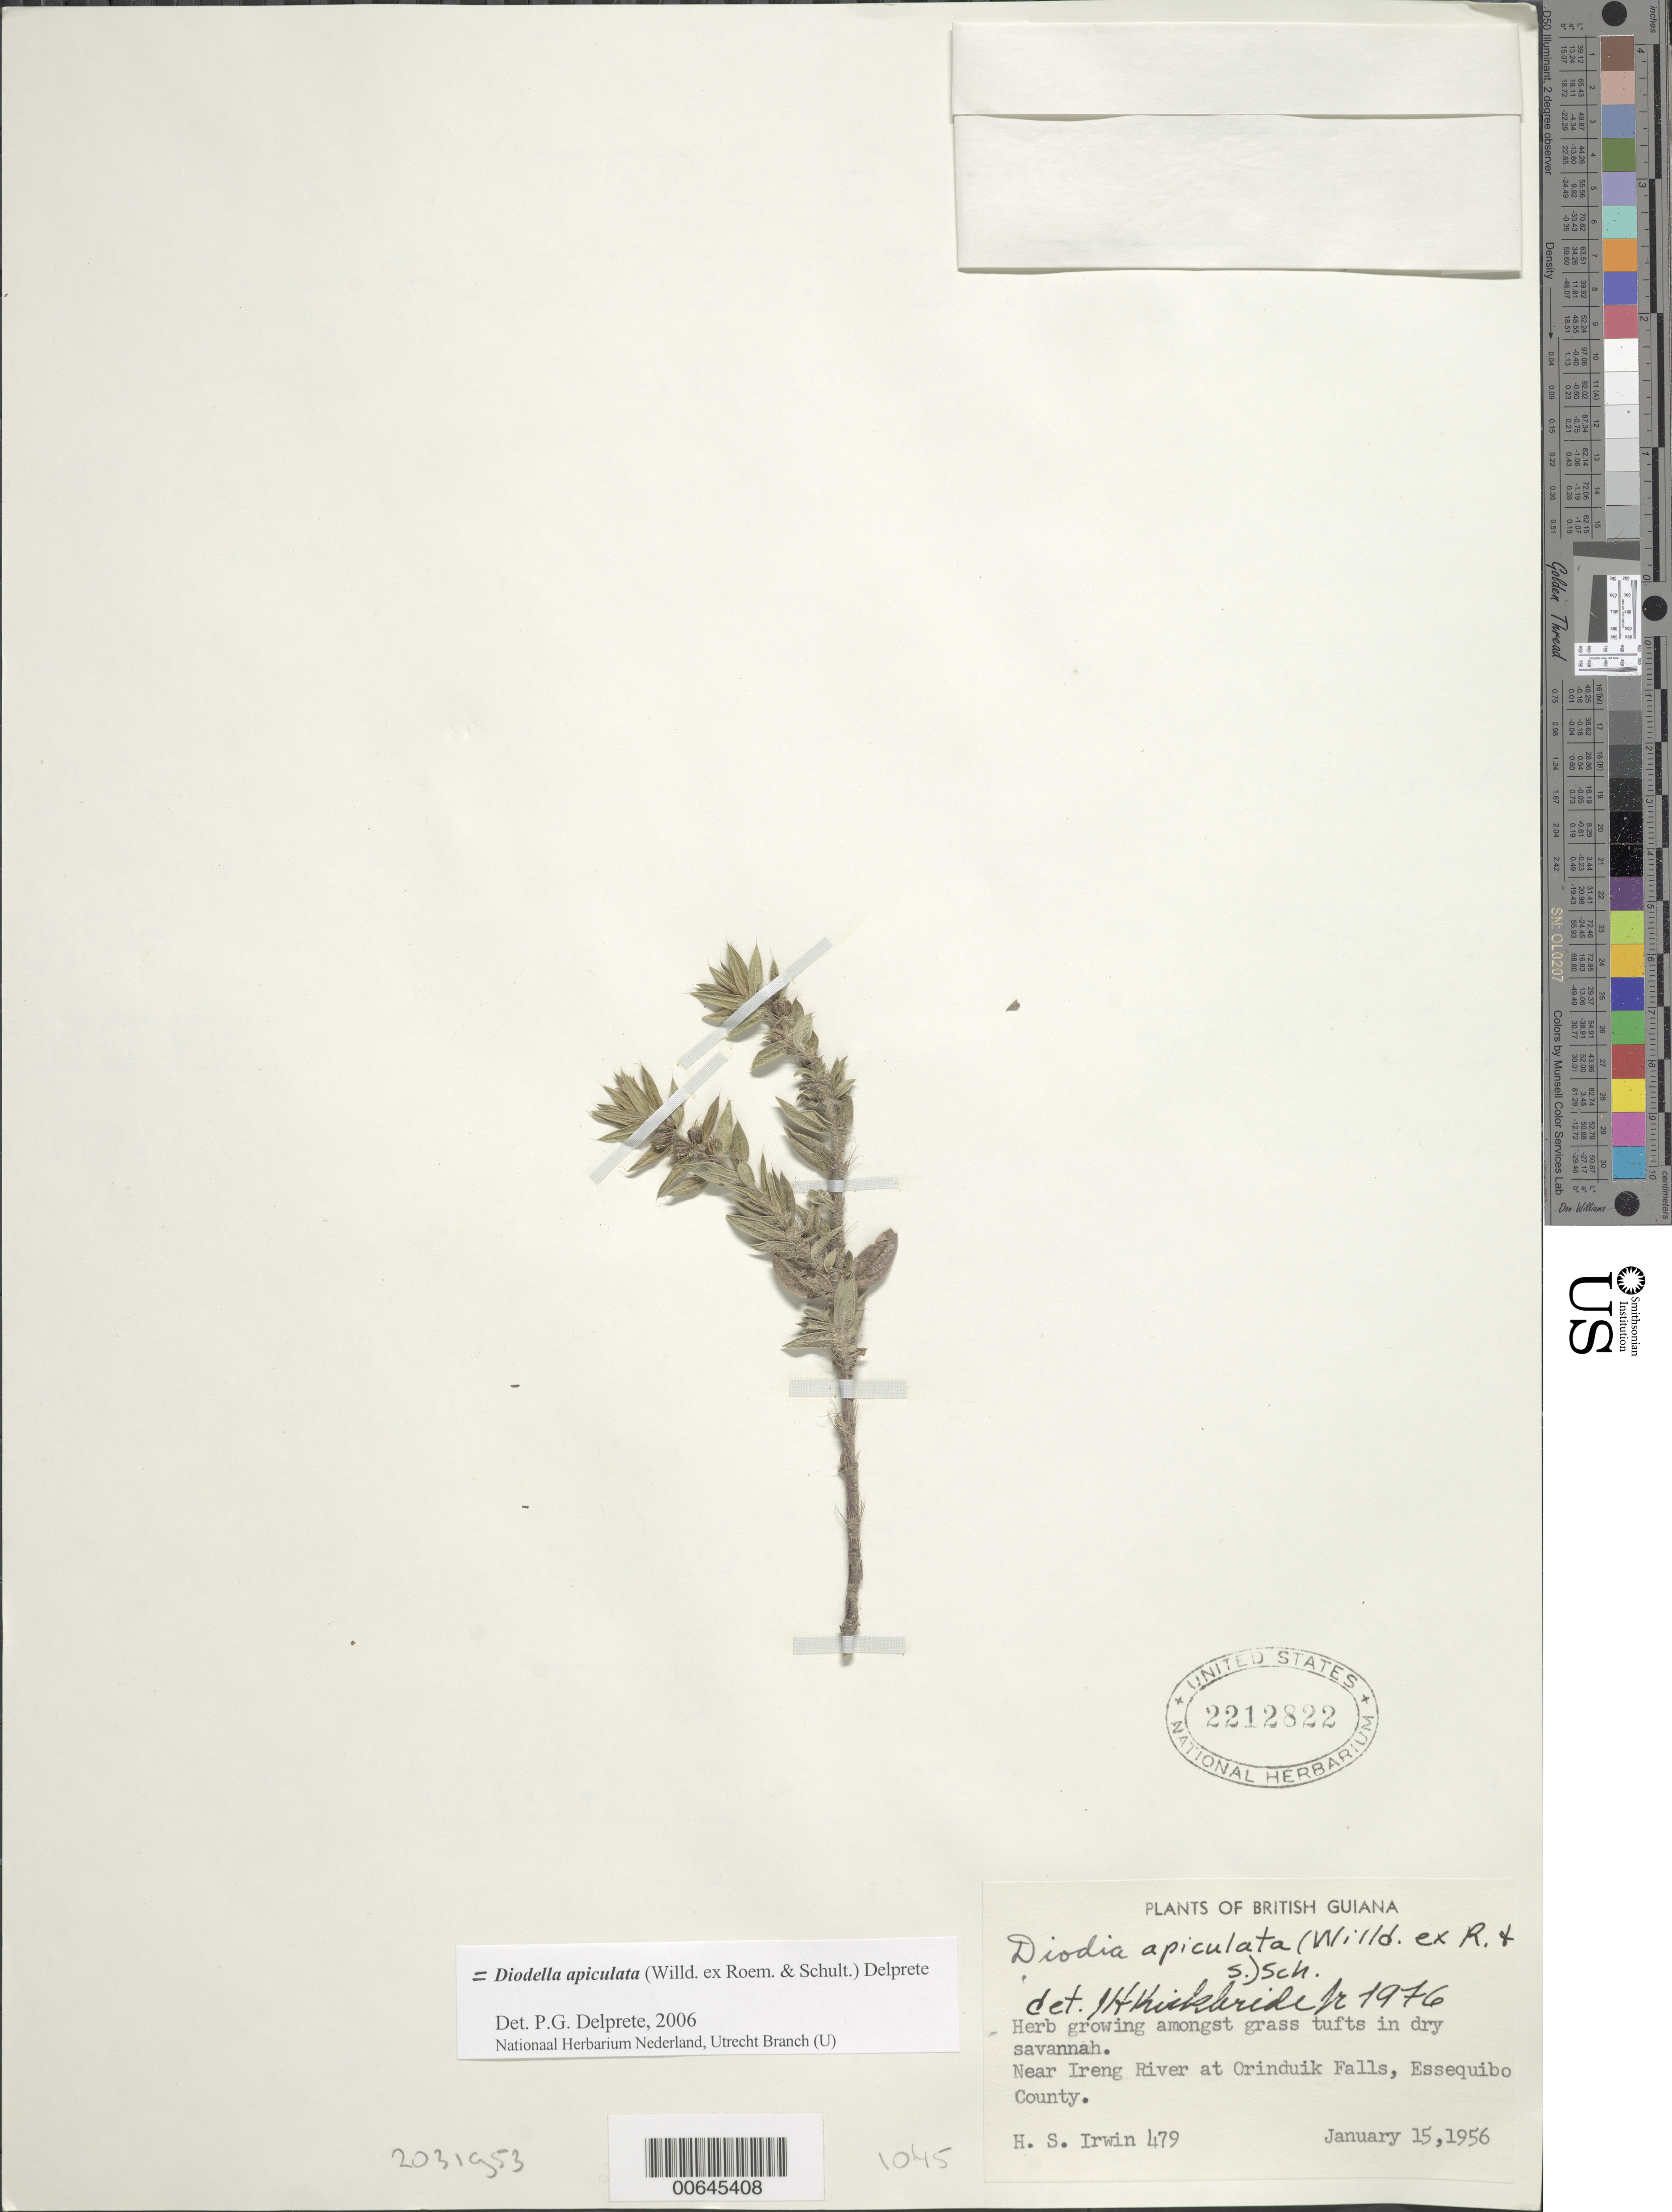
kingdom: Plantae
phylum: Tracheophyta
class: Magnoliopsida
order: Gentianales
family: Rubiaceae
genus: Diodella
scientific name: Diodella apiculata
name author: (Willd. ex Roem. & Schult.) Delprete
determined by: Delprete, P. G., Herb. de Guyane Cay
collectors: H. Irwin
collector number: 479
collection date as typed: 15-Jan-56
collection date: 1956-01-15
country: Guyana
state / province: Potaro-Siparuni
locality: Ireng R., Orinduik Falls, Essequibo County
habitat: Dry savanna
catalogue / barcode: US 2212822